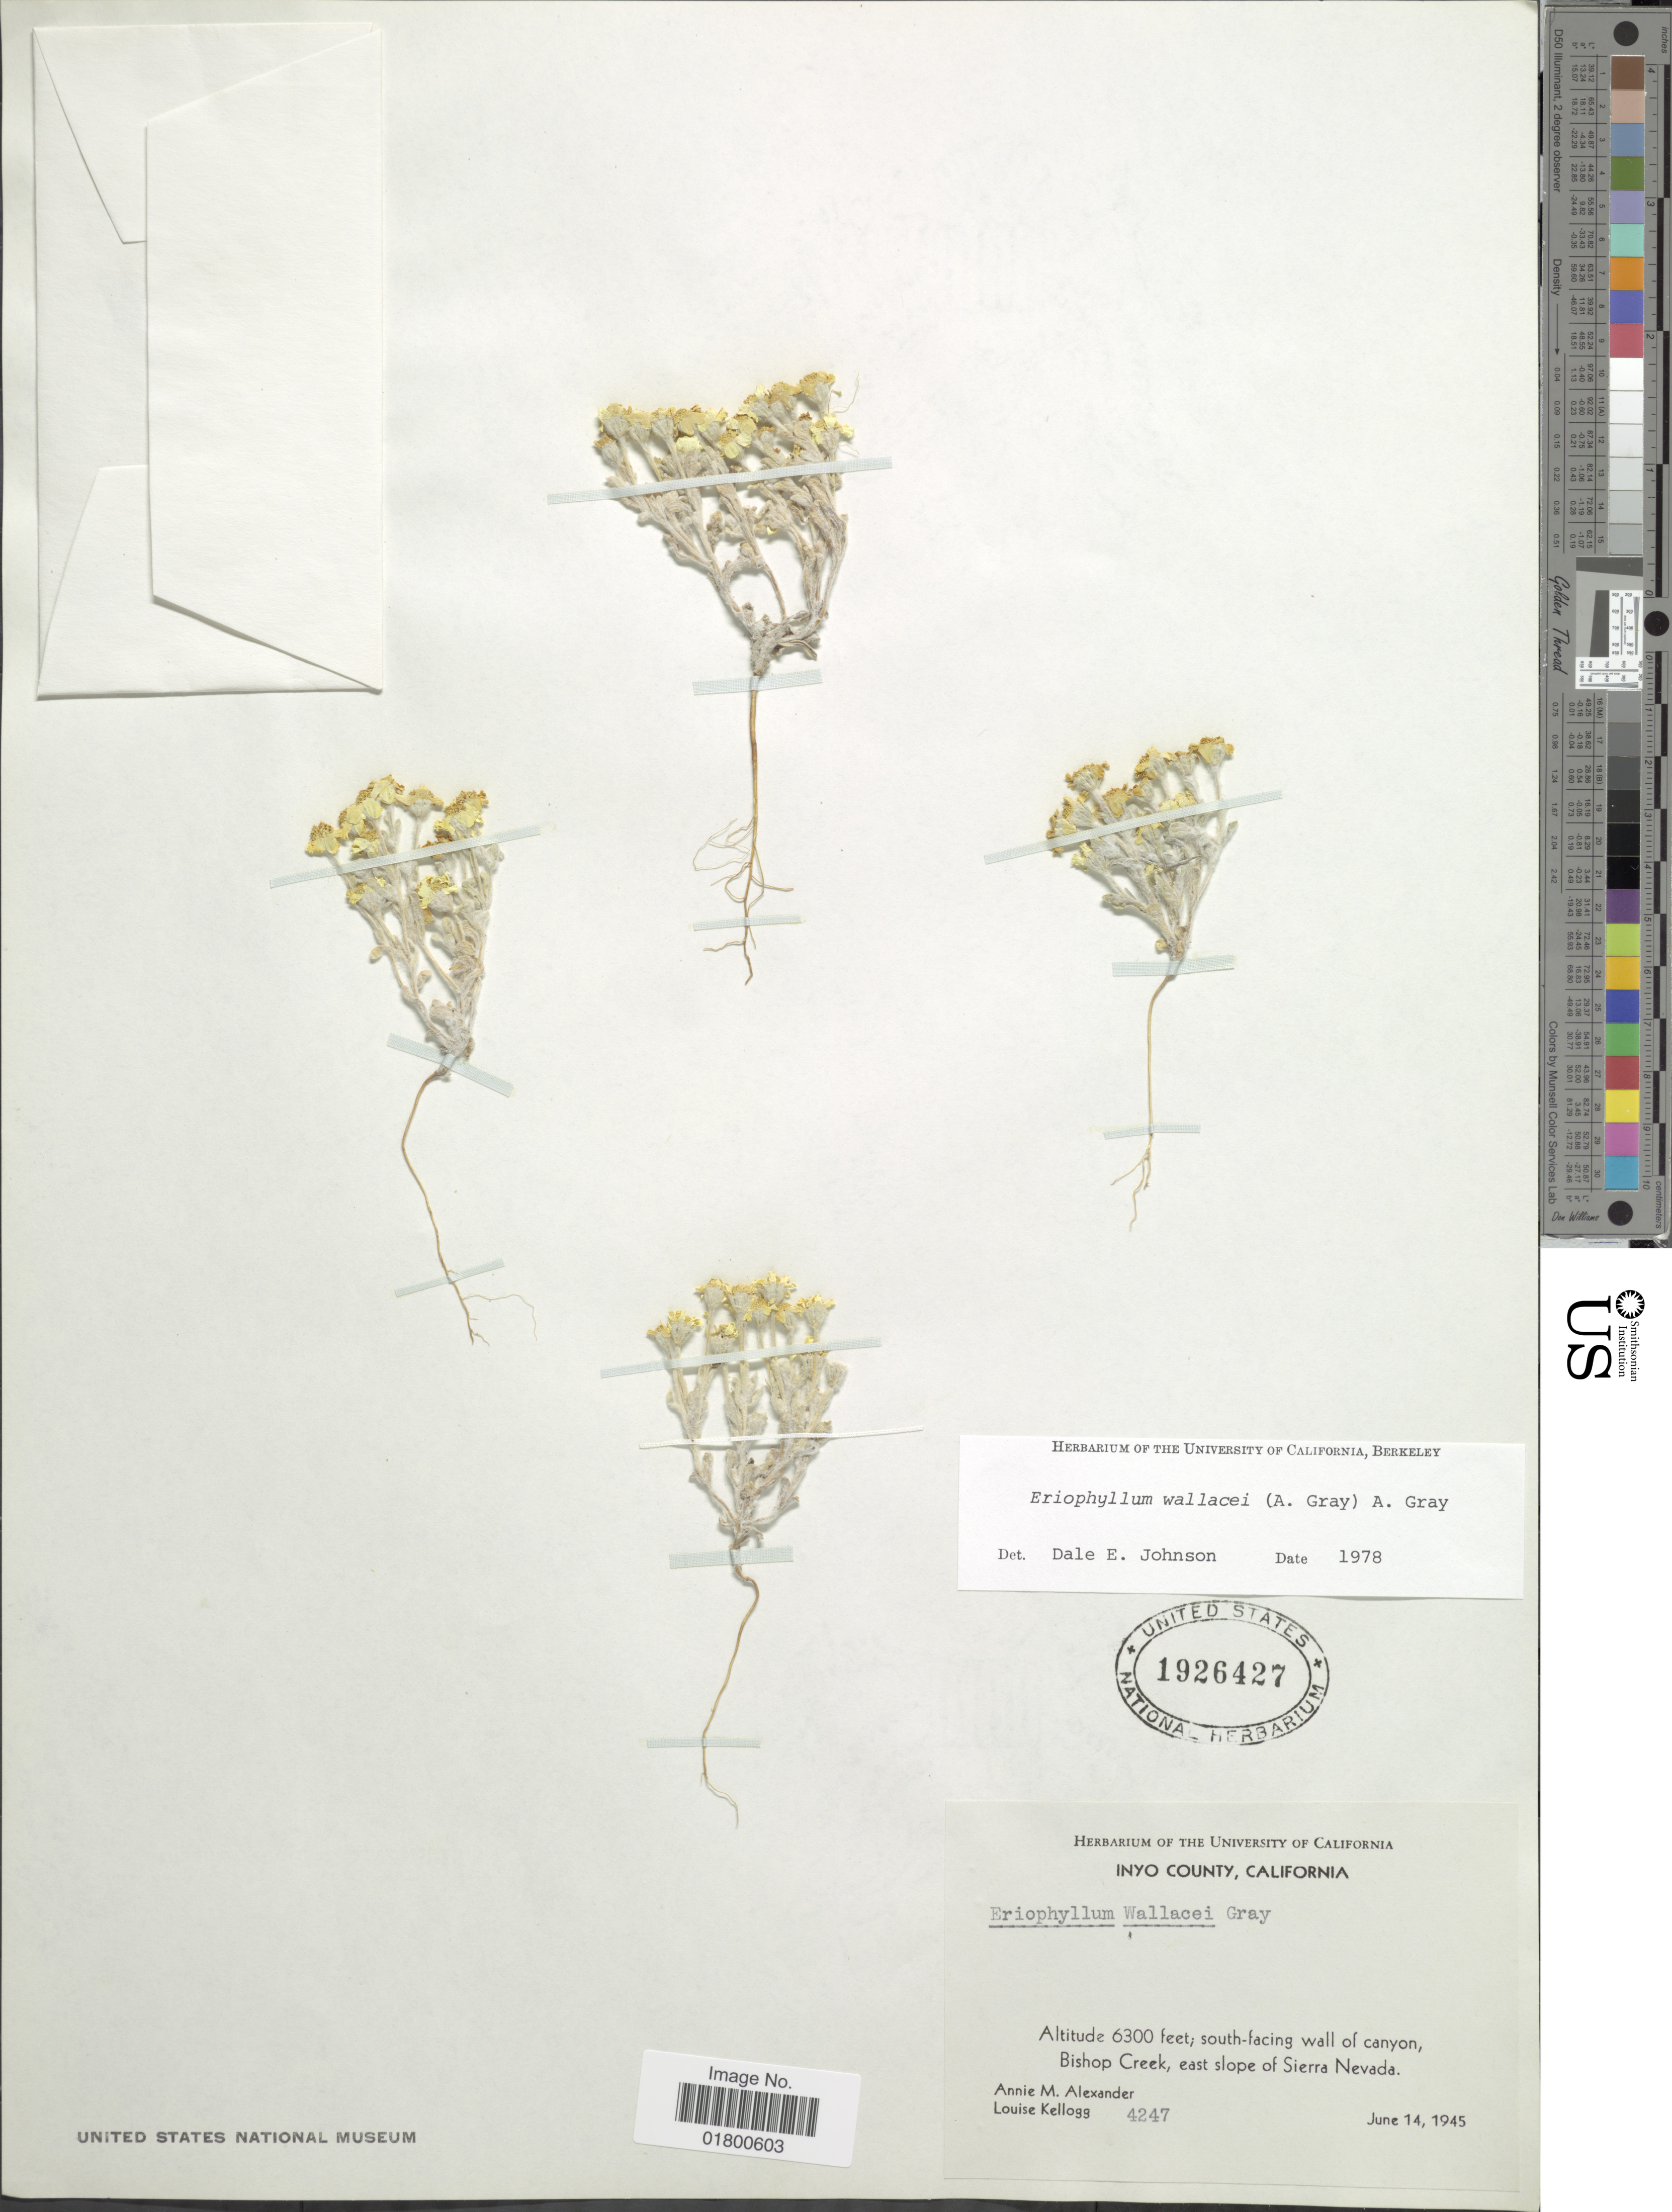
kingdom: Plantae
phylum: Tracheophyta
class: Magnoliopsida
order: Asterales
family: Asteraceae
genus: Eriophyllum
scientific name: Eriophyllum wallacei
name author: (A. Gray) A. Gray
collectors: A. M. Alexander & L. Kellogg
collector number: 4247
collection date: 1945-06-14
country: United States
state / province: California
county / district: Inyo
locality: Inyo County, California, south-facing wall of canyon, Bishop Creek, east slope of Sierra Nevada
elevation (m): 1920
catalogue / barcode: US 1926427